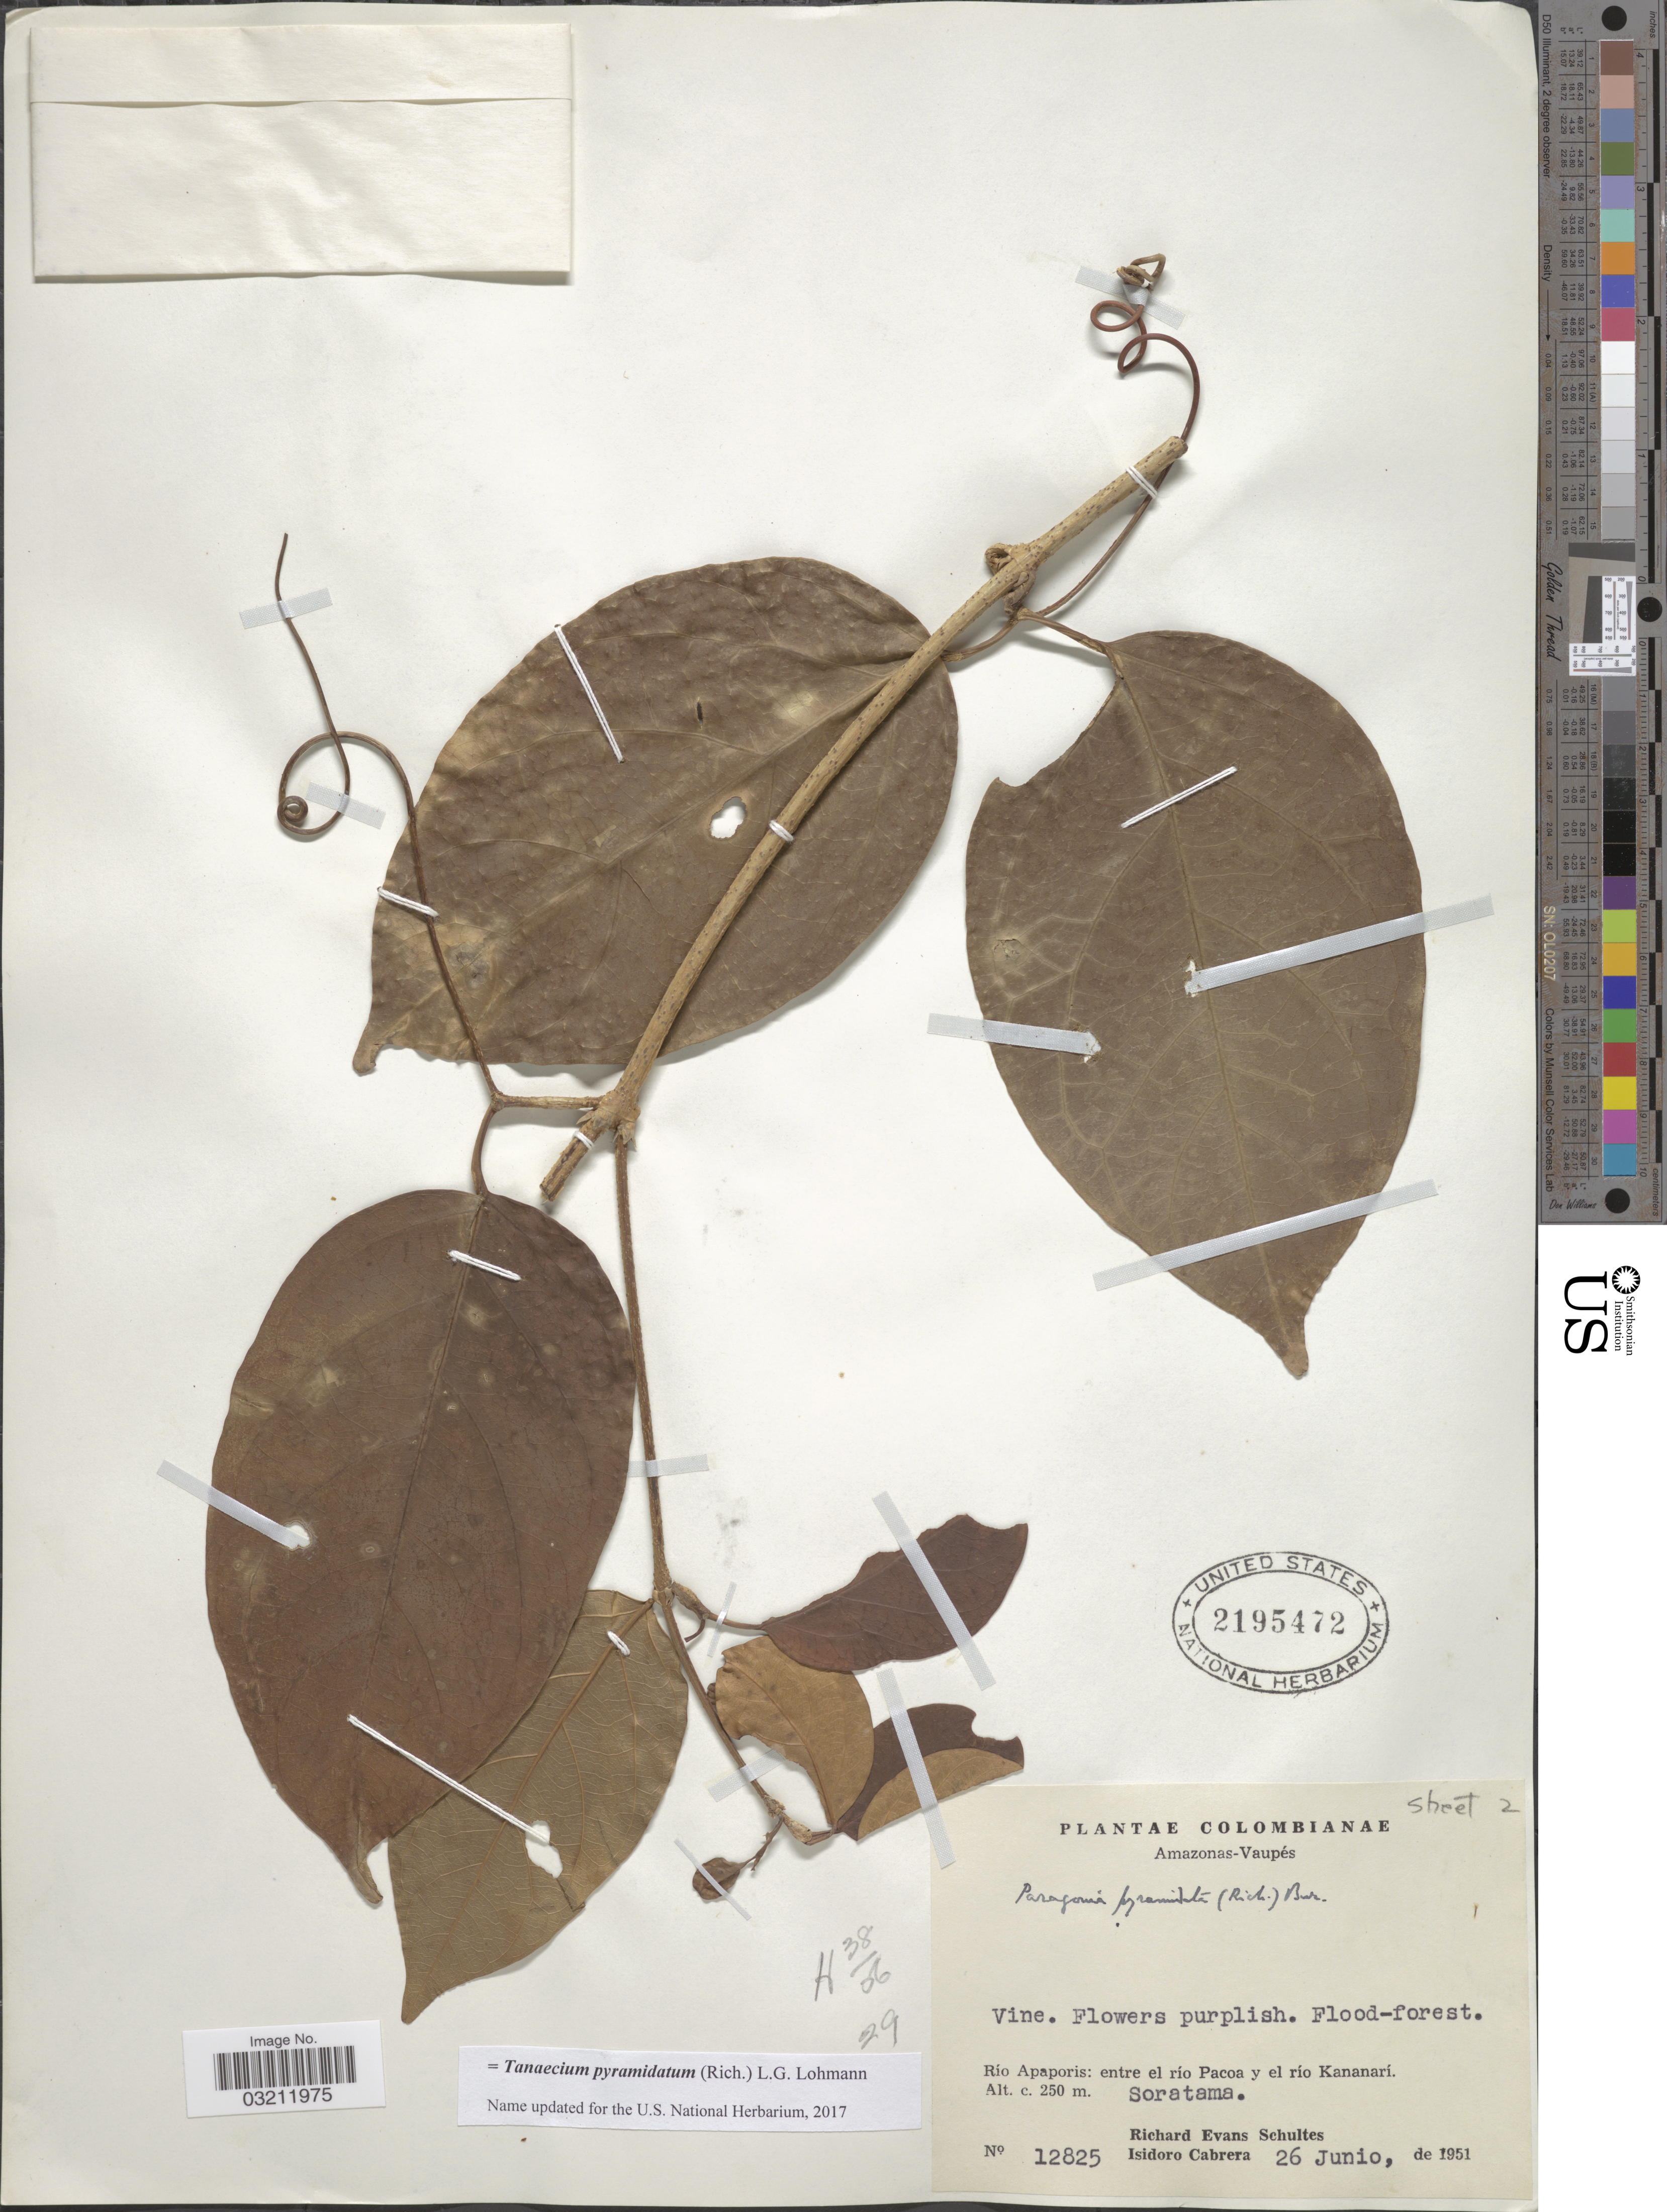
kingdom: Plantae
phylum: Tracheophyta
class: Magnoliopsida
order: Lamiales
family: Bignoniaceae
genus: Tanaecium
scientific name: Tanaecium pyramidatum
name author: (Rich.) L.G. Lohmann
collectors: R. E. Schultes & I. Cabrera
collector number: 12825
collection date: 1951-06-26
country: Colombia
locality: Amazonas-Vaupés. Río Apaporis: entre el río Pacoa y el río Kananarí. Soratama.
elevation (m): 250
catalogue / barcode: US 2195472